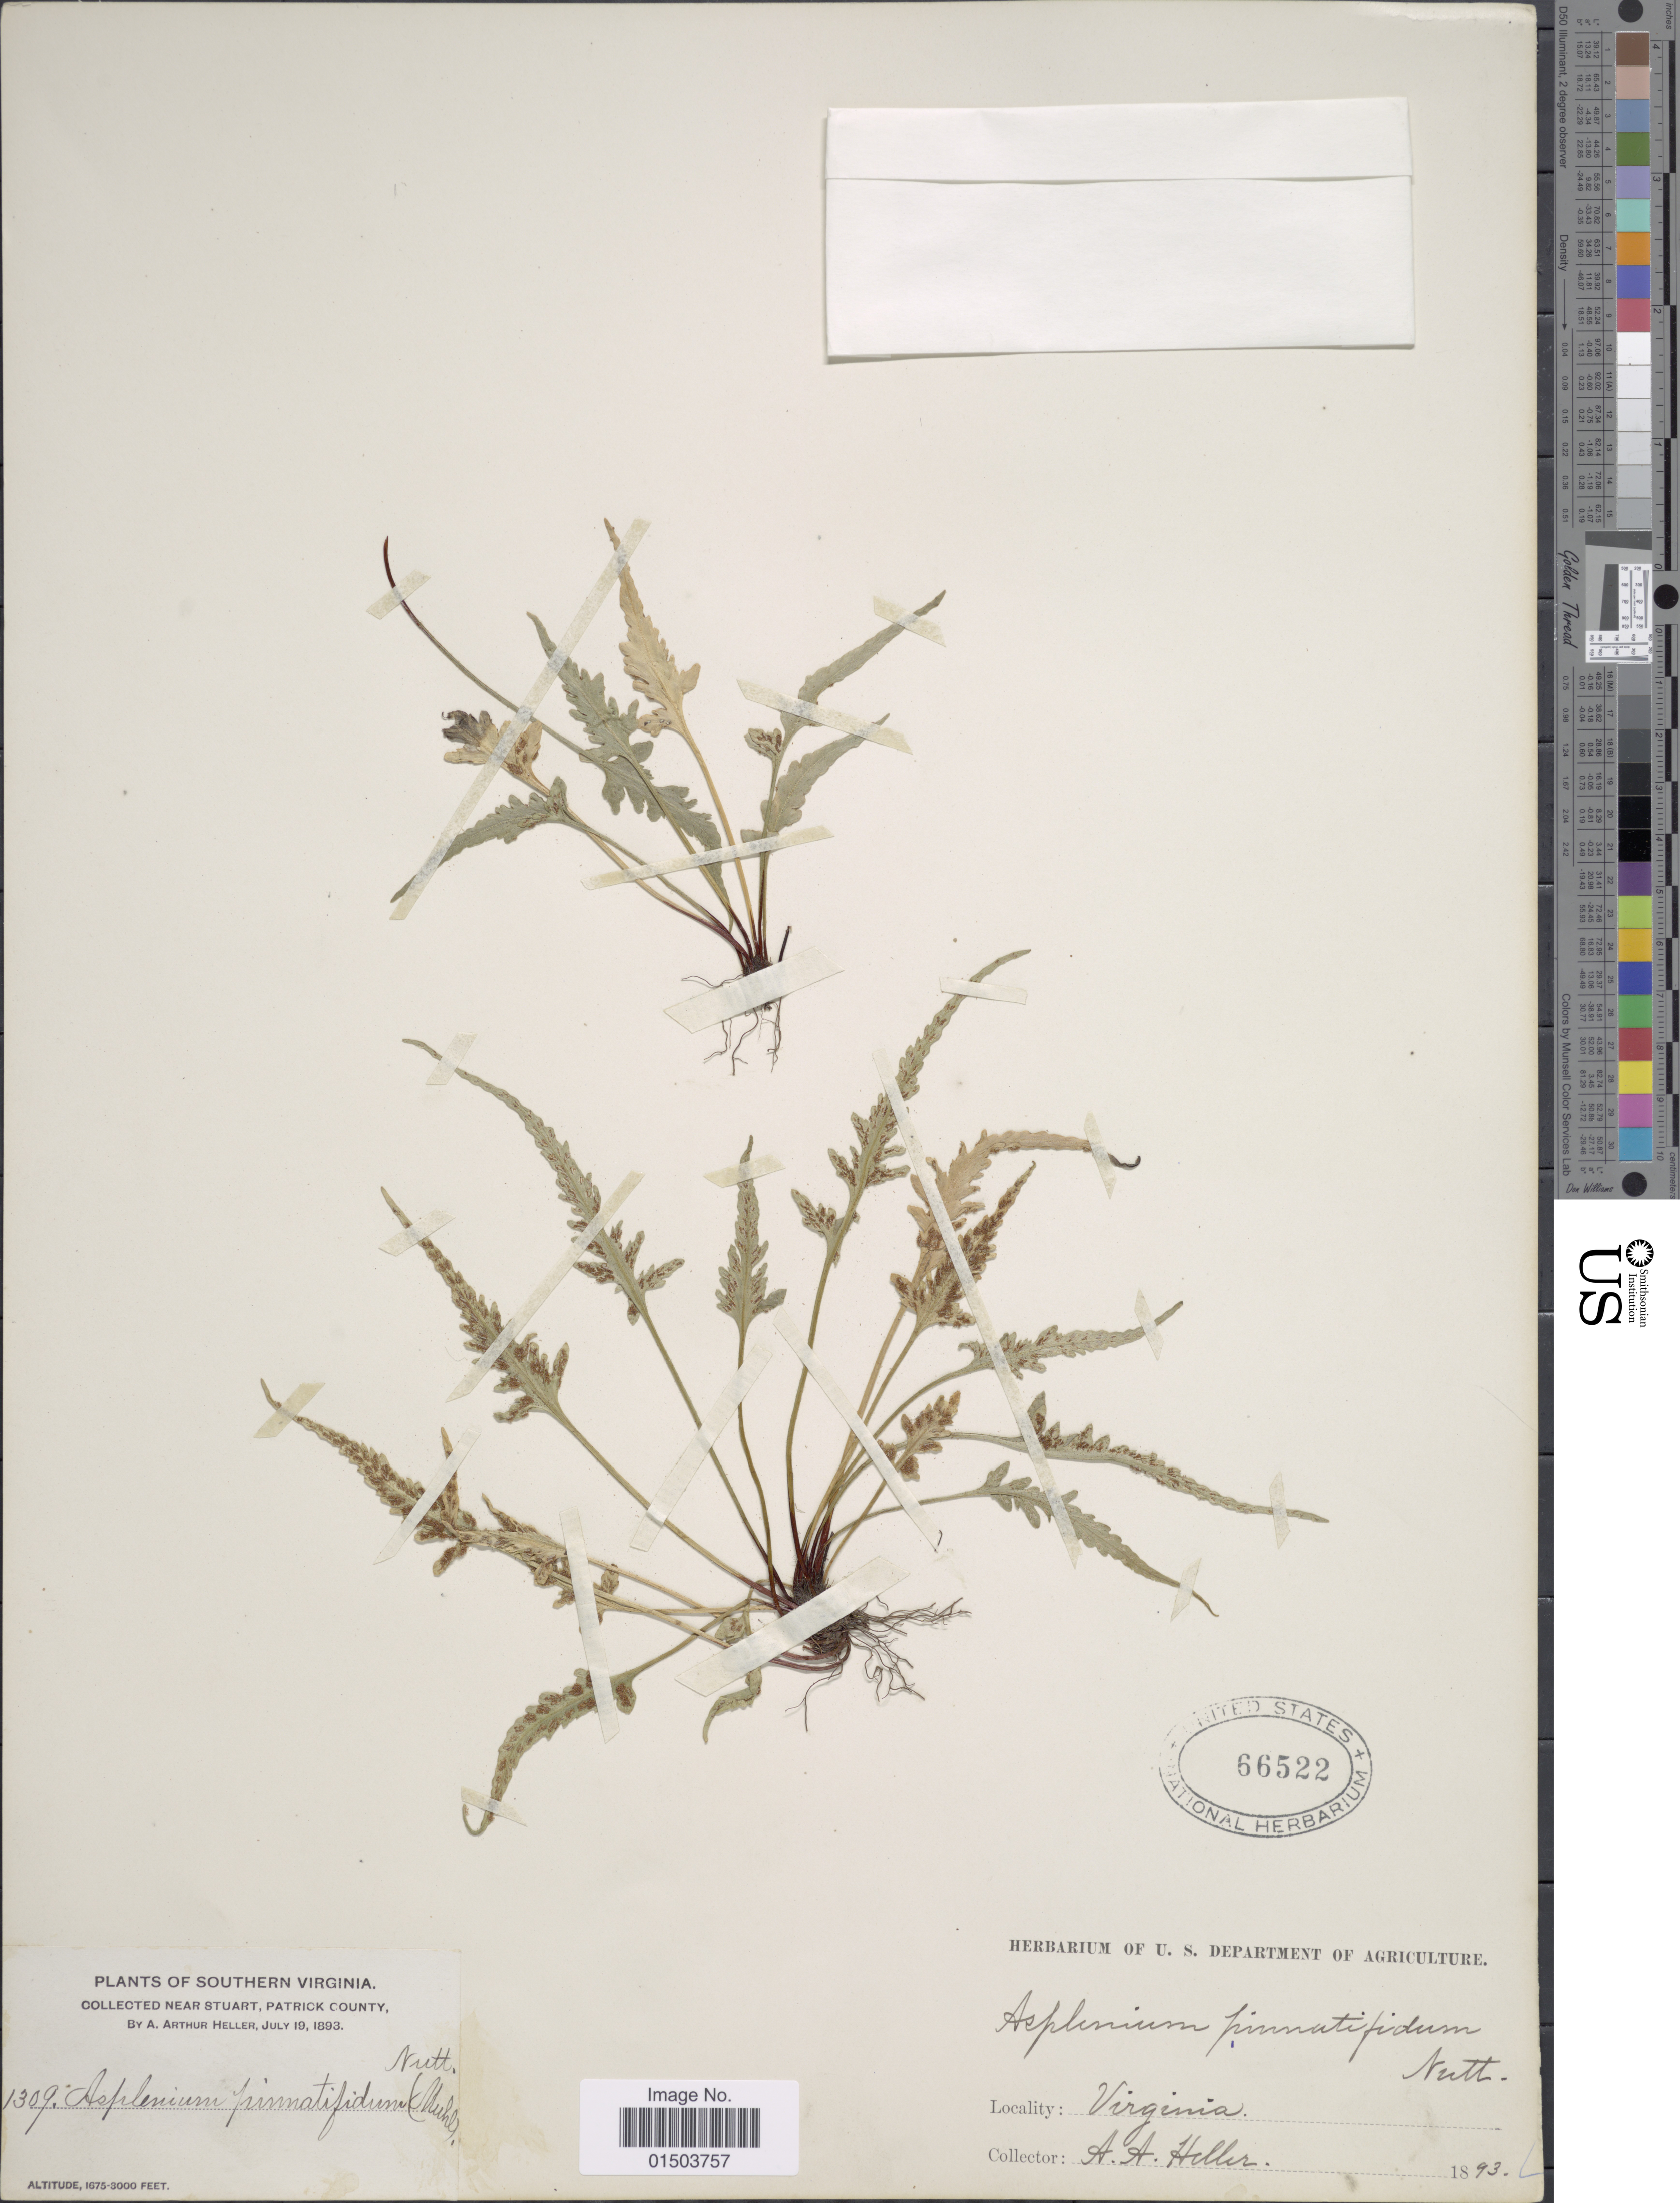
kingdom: Plantae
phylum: Tracheophyta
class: Polypodiopsida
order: Polypodiales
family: Aspleniaceae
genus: Asplenium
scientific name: Asplenium pinnatifidum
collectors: A. A. Heller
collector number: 1309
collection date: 1893-07-19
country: United States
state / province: Virginia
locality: Southern Virginia. Near Stuart, Patrick County.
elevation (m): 511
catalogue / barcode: US 66522